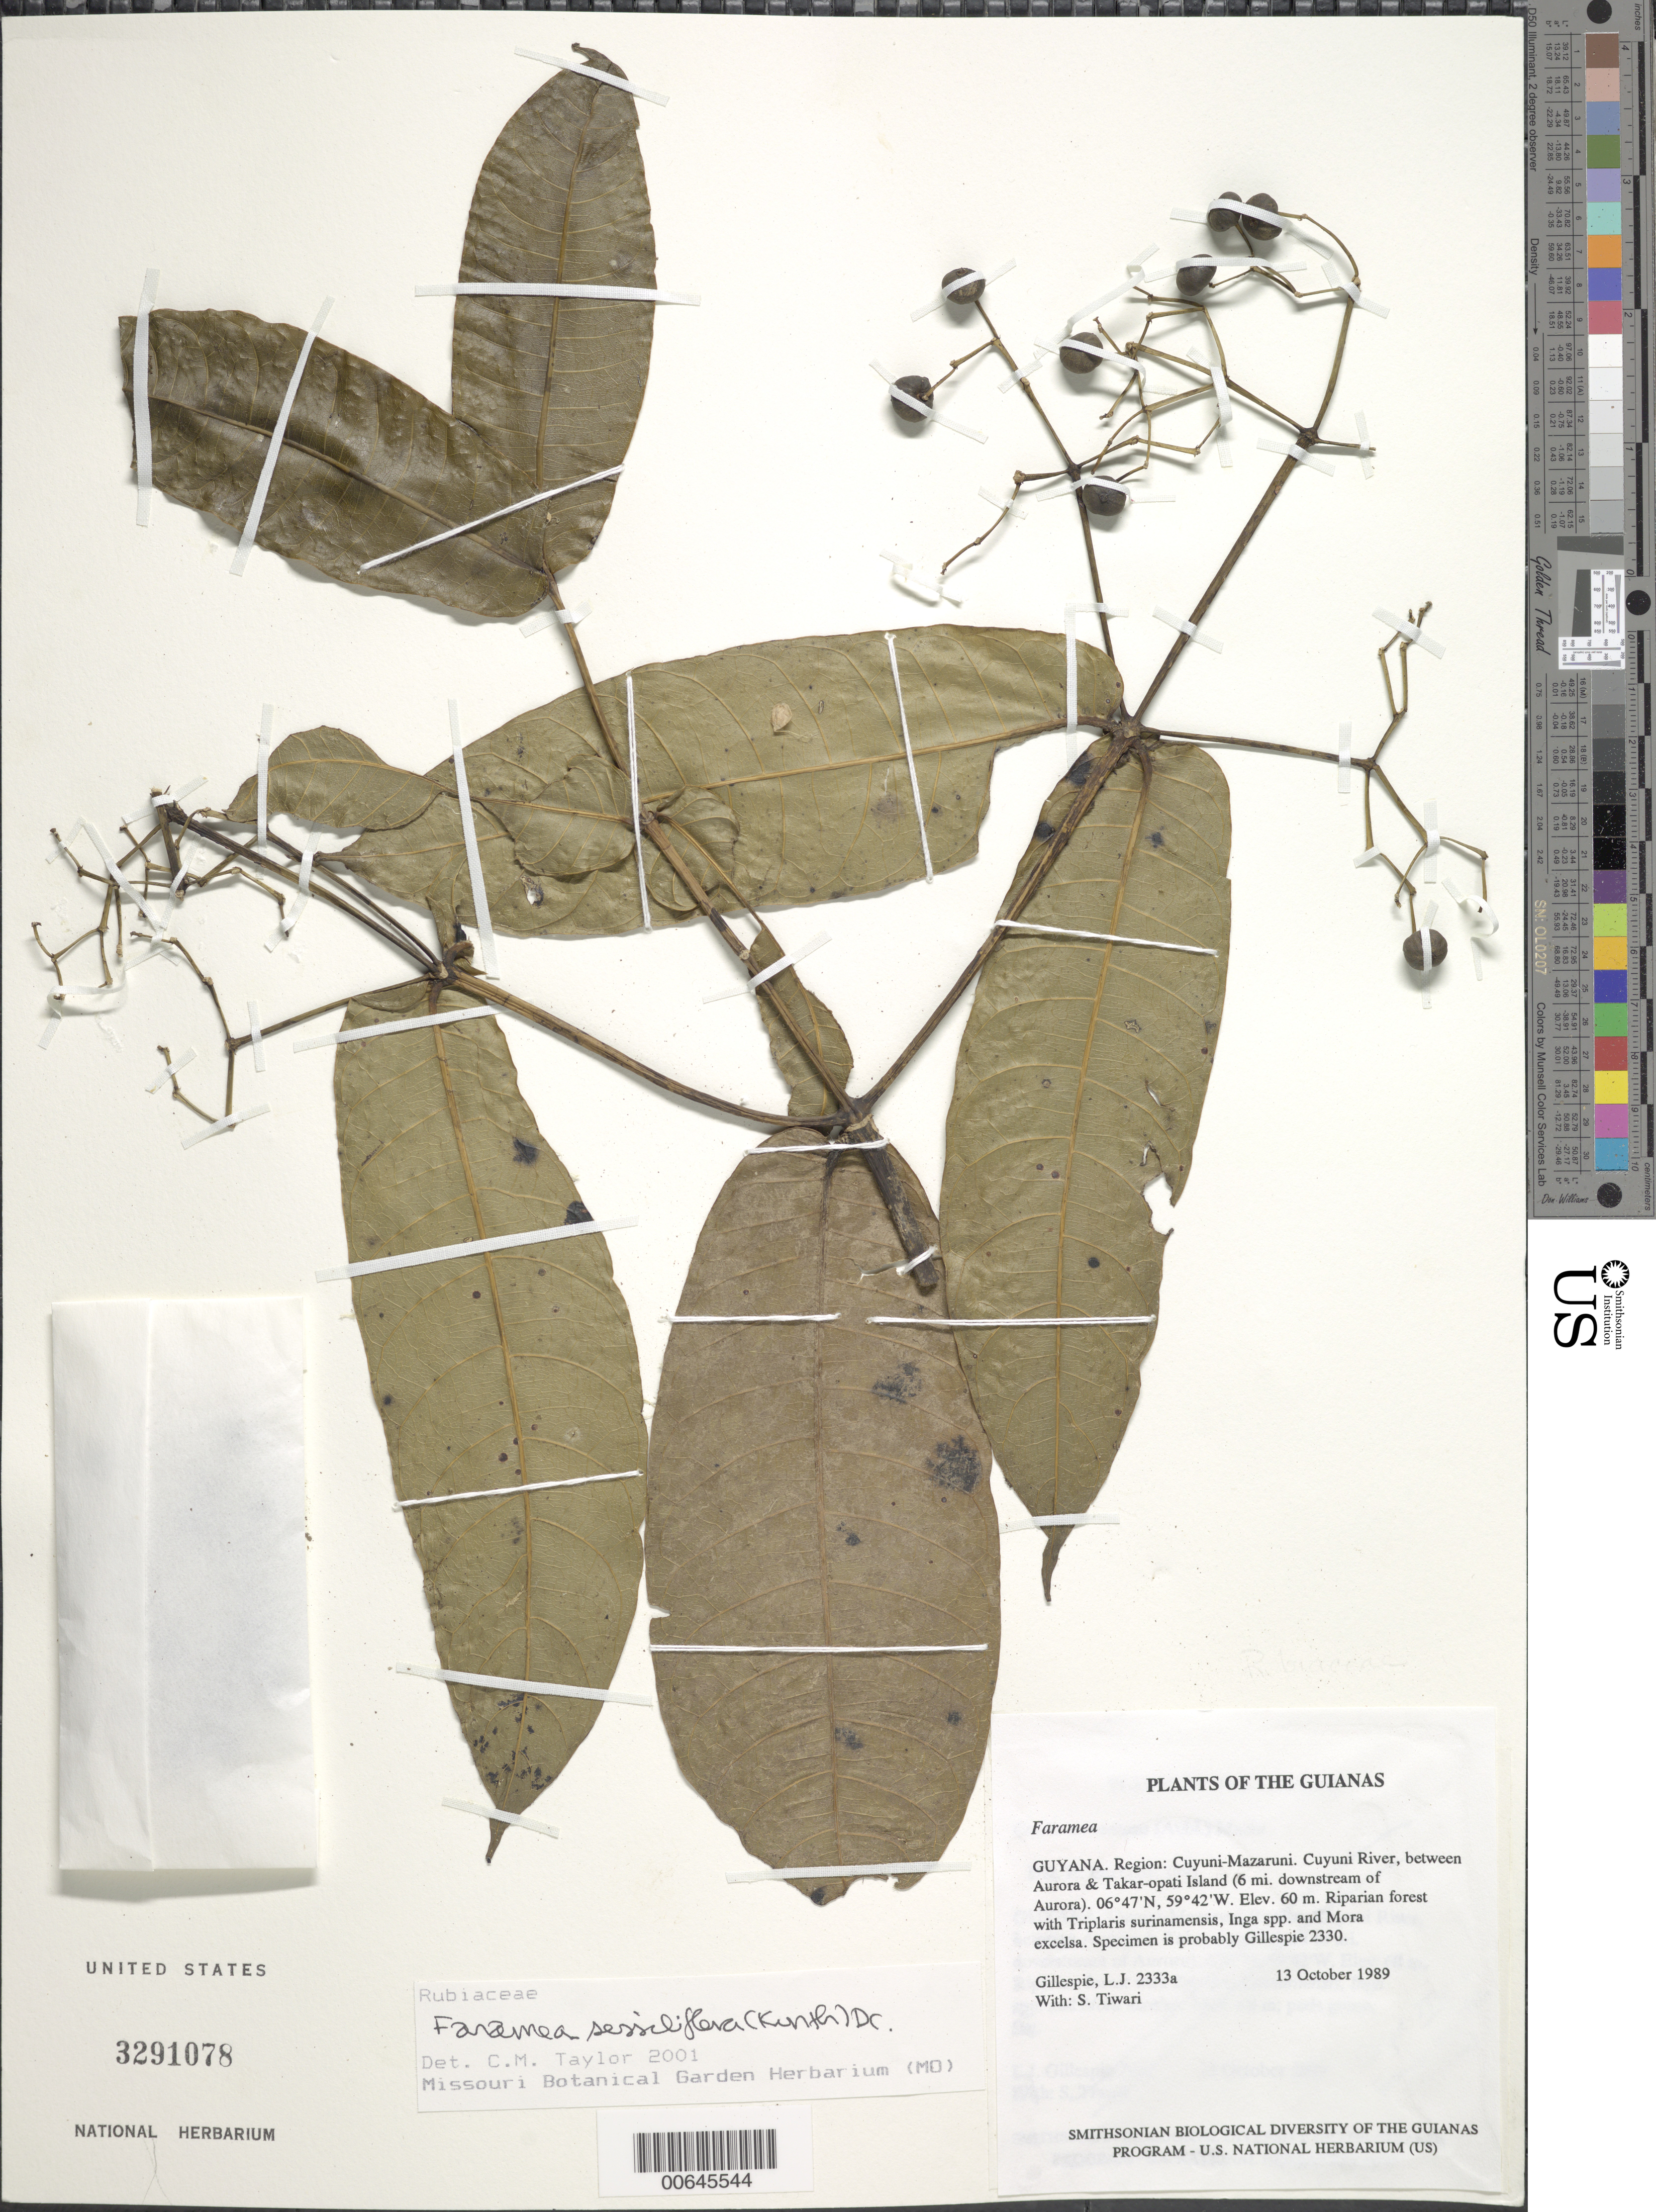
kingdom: Plantae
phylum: Tracheophyta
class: Magnoliopsida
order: Gentianales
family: Rubiaceae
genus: Faramea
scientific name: Faramea sessiliflora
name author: Aubl.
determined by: Taylor, Charlotte M.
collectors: L. J. Gillespie & S. Tiwari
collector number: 2333 a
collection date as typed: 13 October 1989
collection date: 1989-10-13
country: Guyana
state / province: Cuyuni-Mazaruni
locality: Cuyuni River, between Aurora & Takar-opati Island (6 mi. downstream of Aurora)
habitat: Riparian forest with Triplaris surinamensis, Inga spp. and Mora excelsa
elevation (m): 60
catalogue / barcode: US 3291078